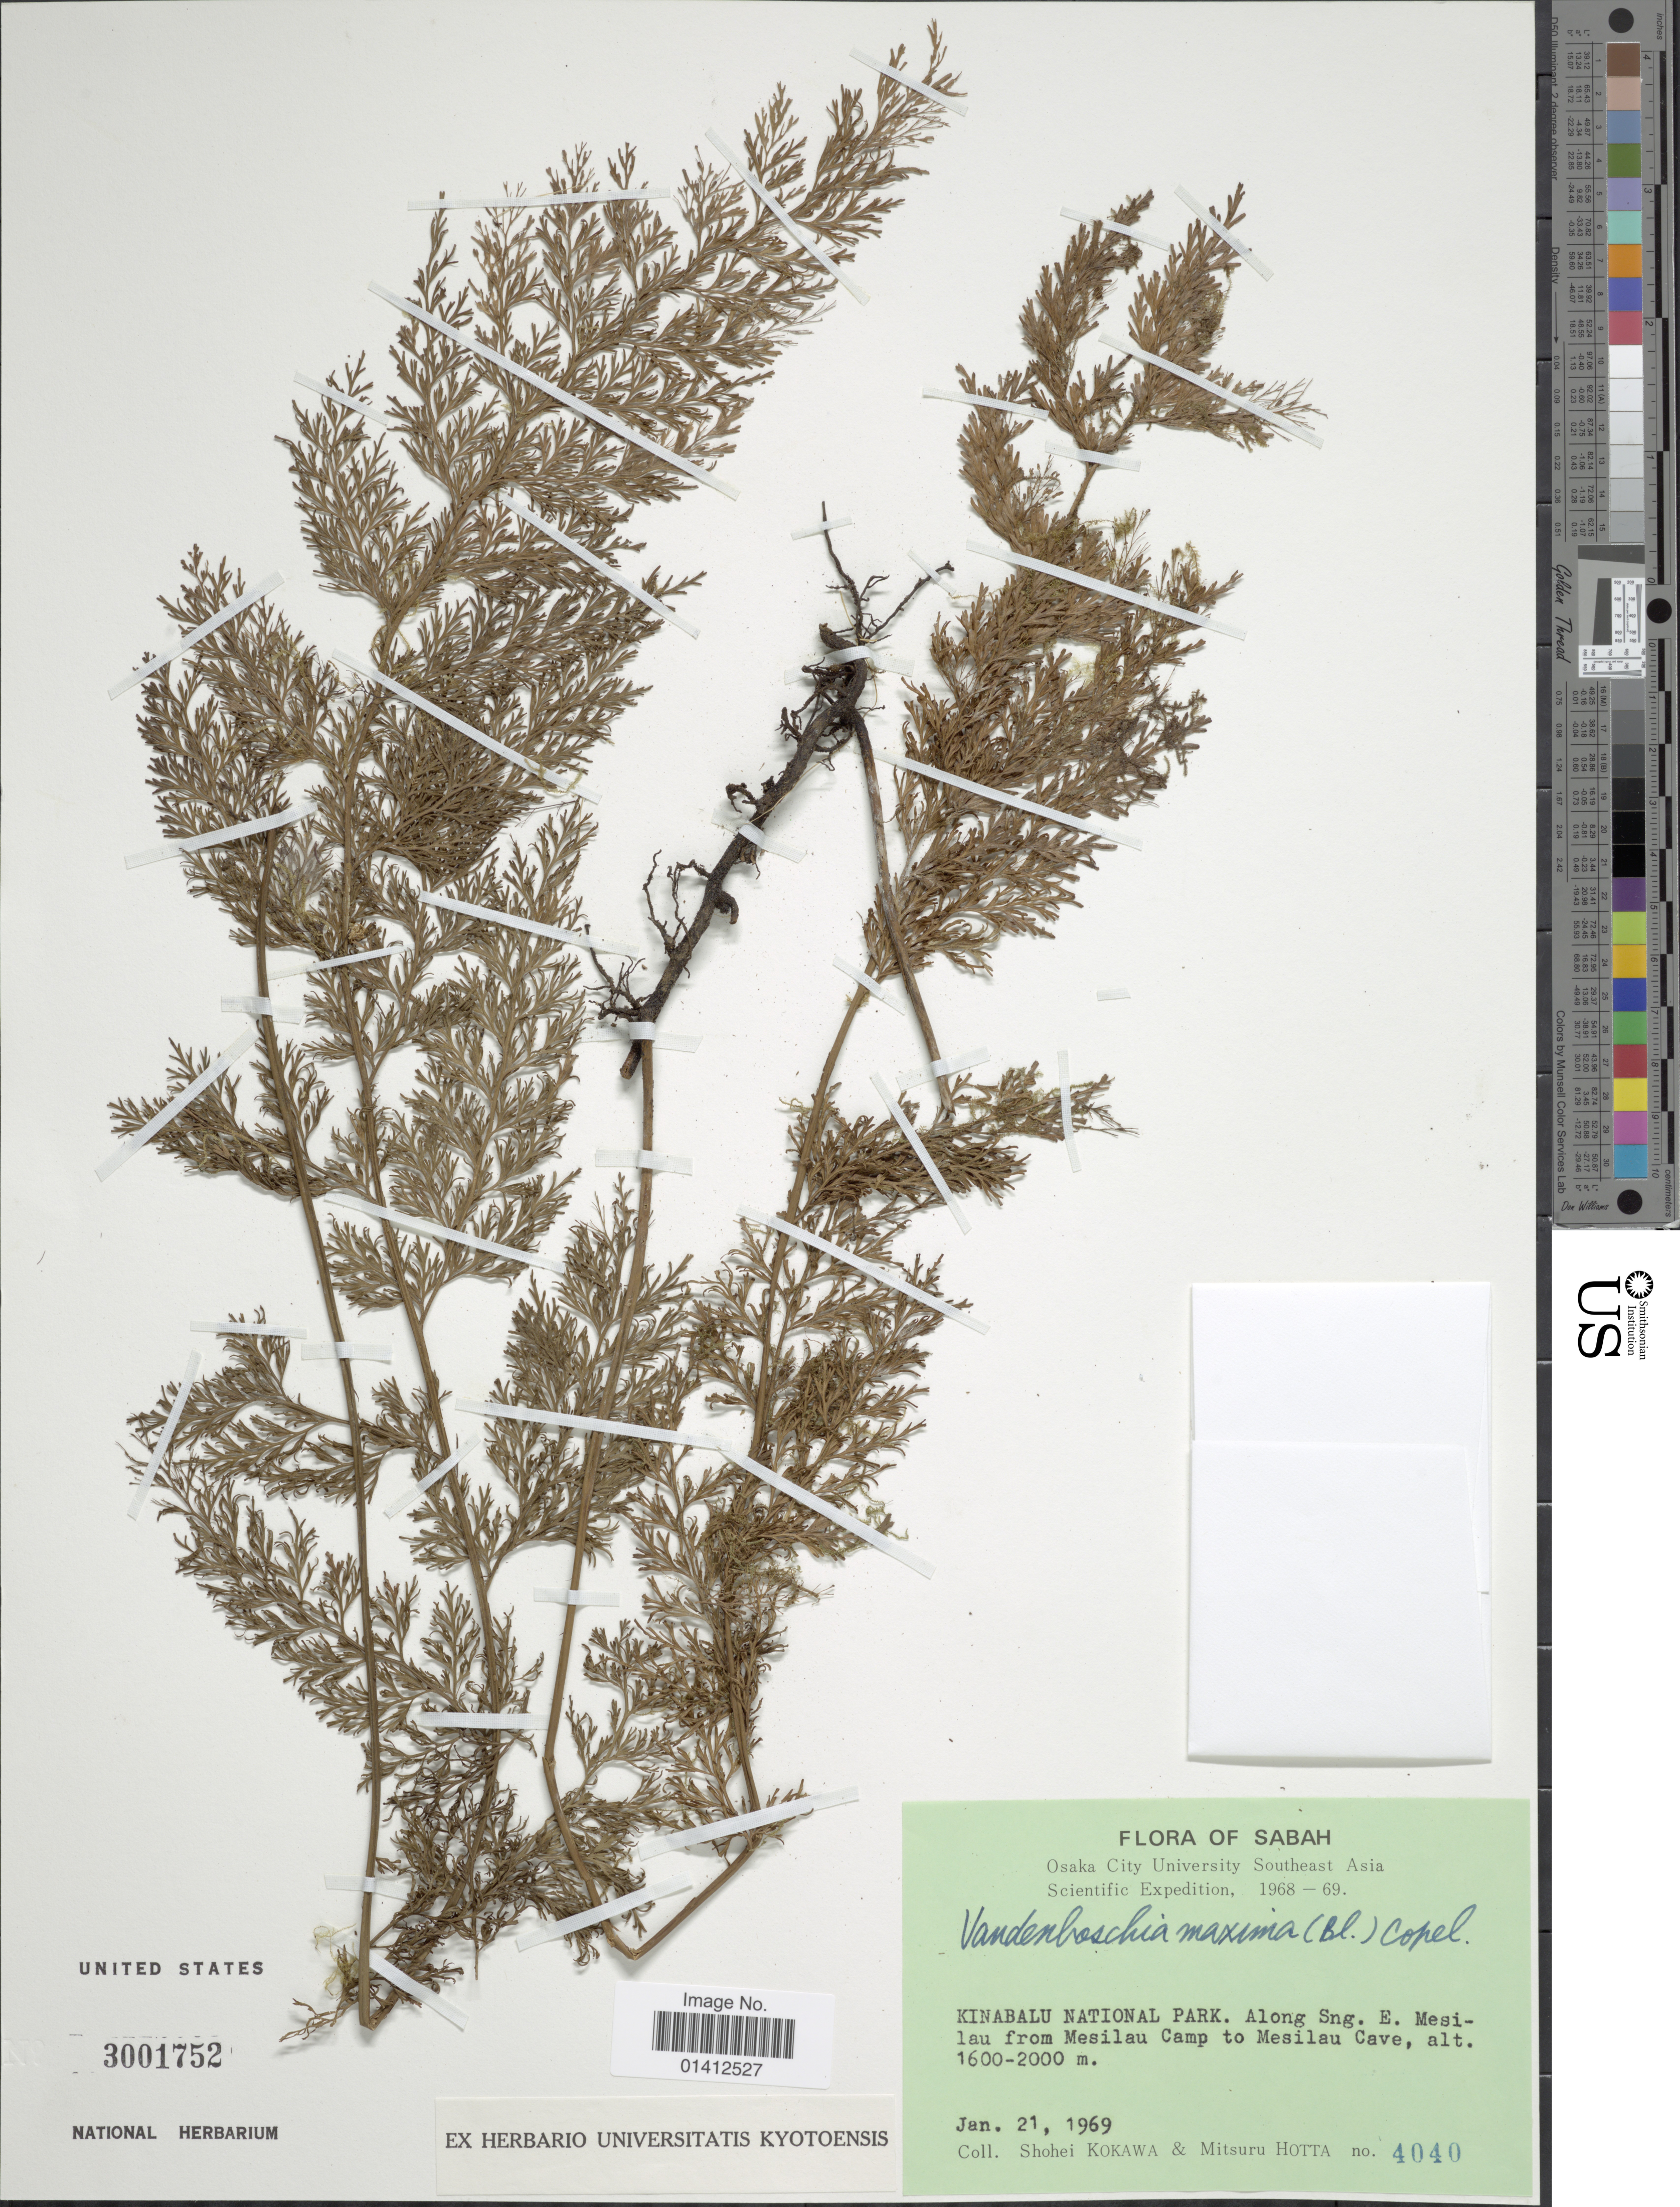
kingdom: Plantae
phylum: Tracheophyta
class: Polypodiopsida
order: Hymenophyllales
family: Hymenophyllaceae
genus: Vandenboschia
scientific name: Vandenboschia maxima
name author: (Blume) Copel.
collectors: S. Kokawa & M. Hotta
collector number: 4040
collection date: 1969-01-21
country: Malaysia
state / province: Sabah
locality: Kinabalu National Park. Along Sng. E Mesilau from Mesilau Camp to Mesilau Cave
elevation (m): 1600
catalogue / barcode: US 3001752